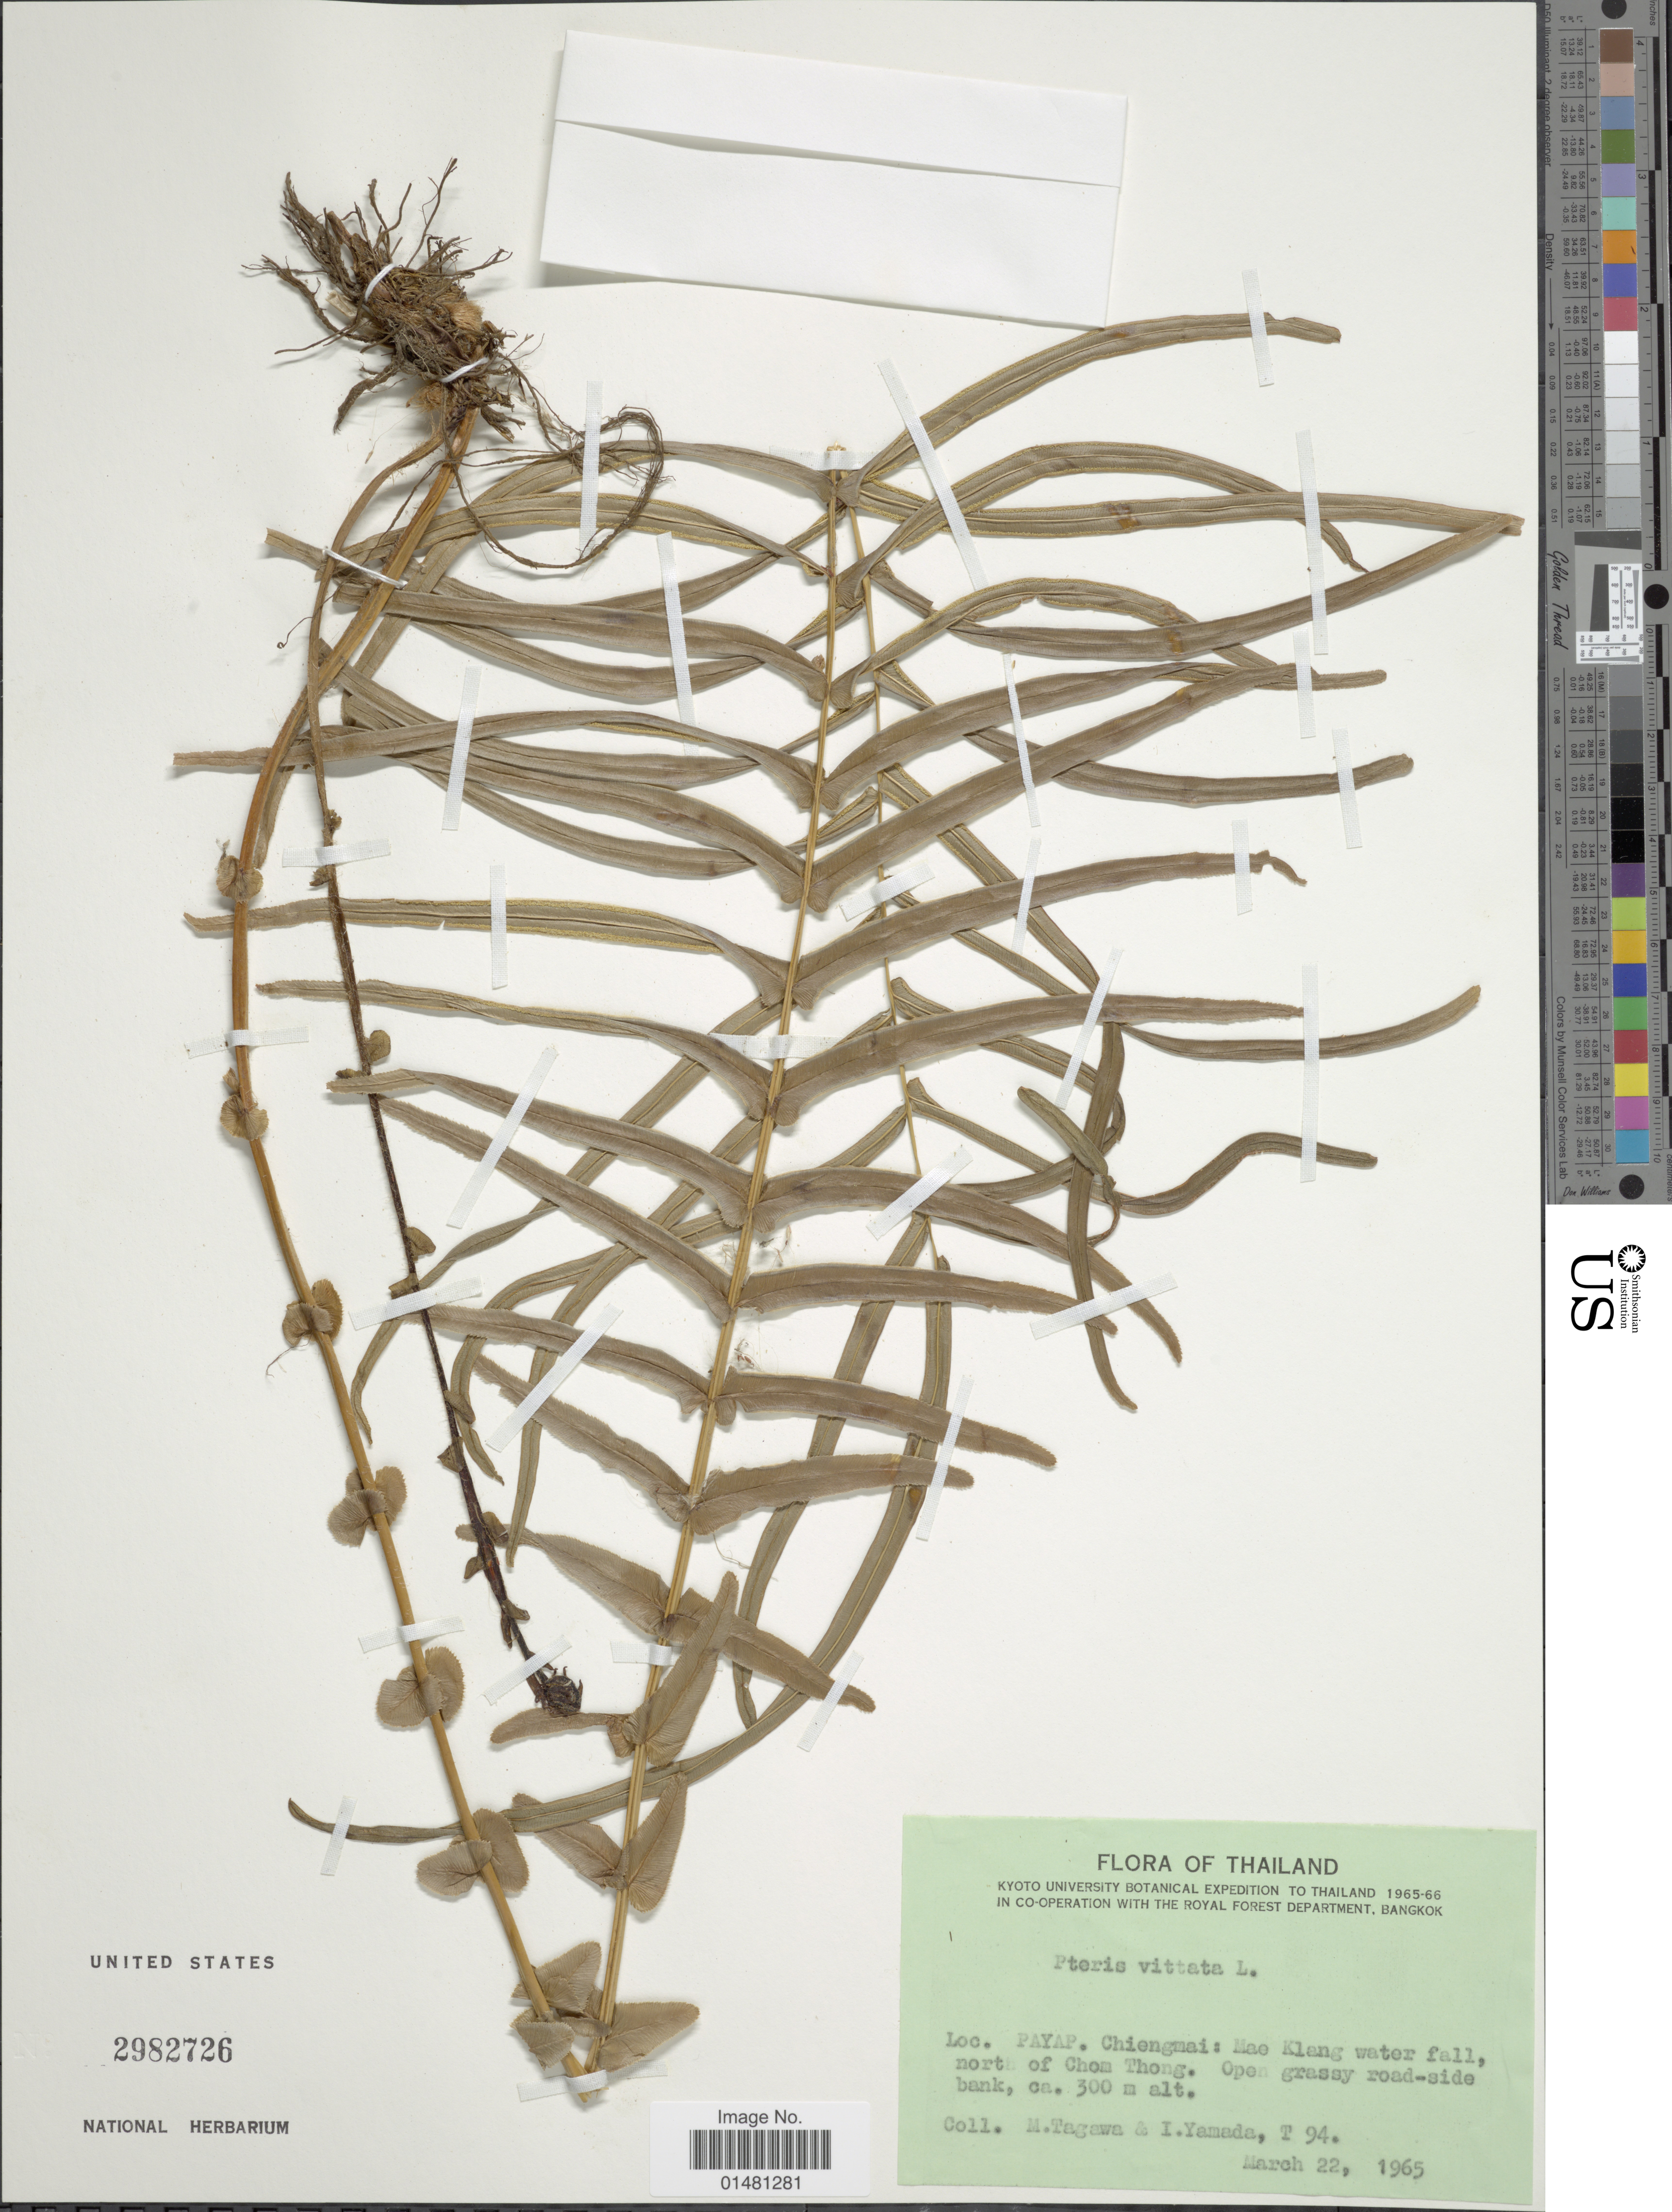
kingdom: Plantae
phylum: Tracheophyta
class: Polypodiopsida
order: Polypodiales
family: Pteridaceae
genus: Pteris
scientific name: Pteris vittata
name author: L.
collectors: M. Tagawa & I. Yamada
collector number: T 94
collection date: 1965-03-22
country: Thailand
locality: Payap. Chiengmai: Mae Klang water fall, north of Chom Thong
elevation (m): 300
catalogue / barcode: US 2982726